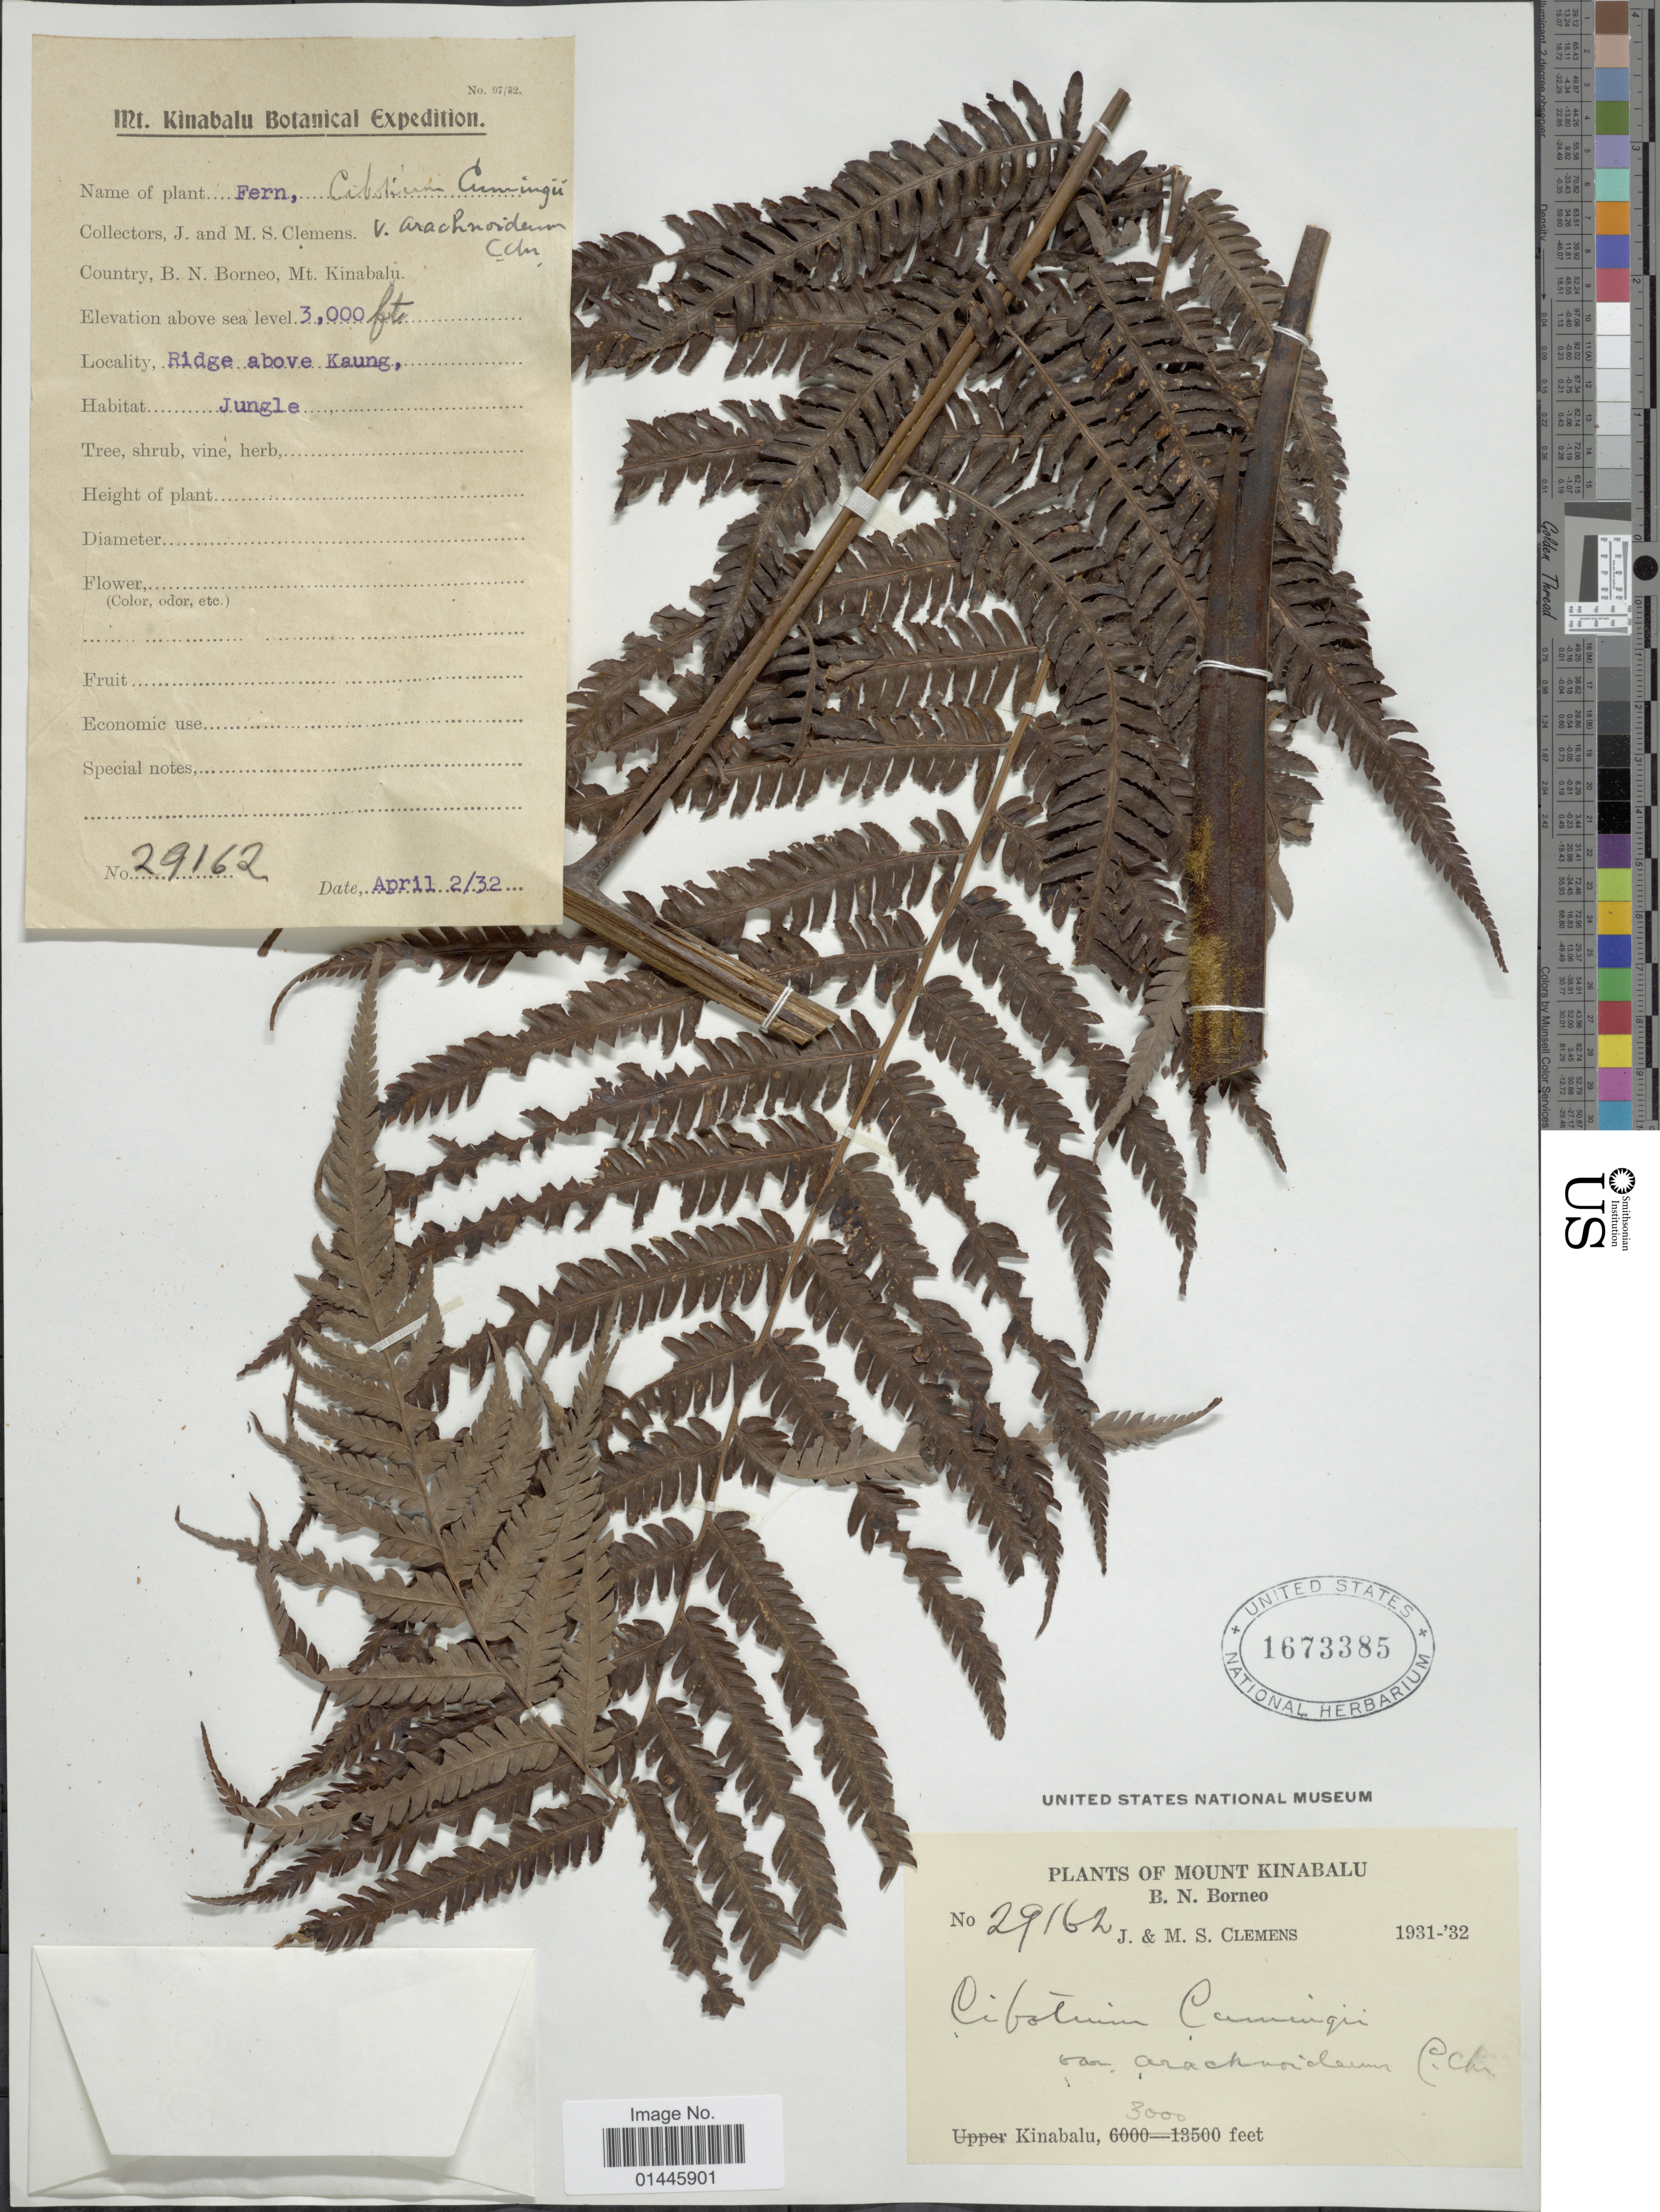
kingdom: Plantae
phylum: Tracheophyta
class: Polypodiopsida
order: Cyatheales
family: Cibotiaceae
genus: Cibotium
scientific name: Cibotium arachnoideum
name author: (C. Chr.) Holttum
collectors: J. Clemens & M. S. Clemens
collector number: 29162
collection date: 1931/1932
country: Malaysia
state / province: Sabah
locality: Mount Kinabalu, B.N. Borneo, Upper Kinabalu.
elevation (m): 914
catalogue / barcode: US 1673385